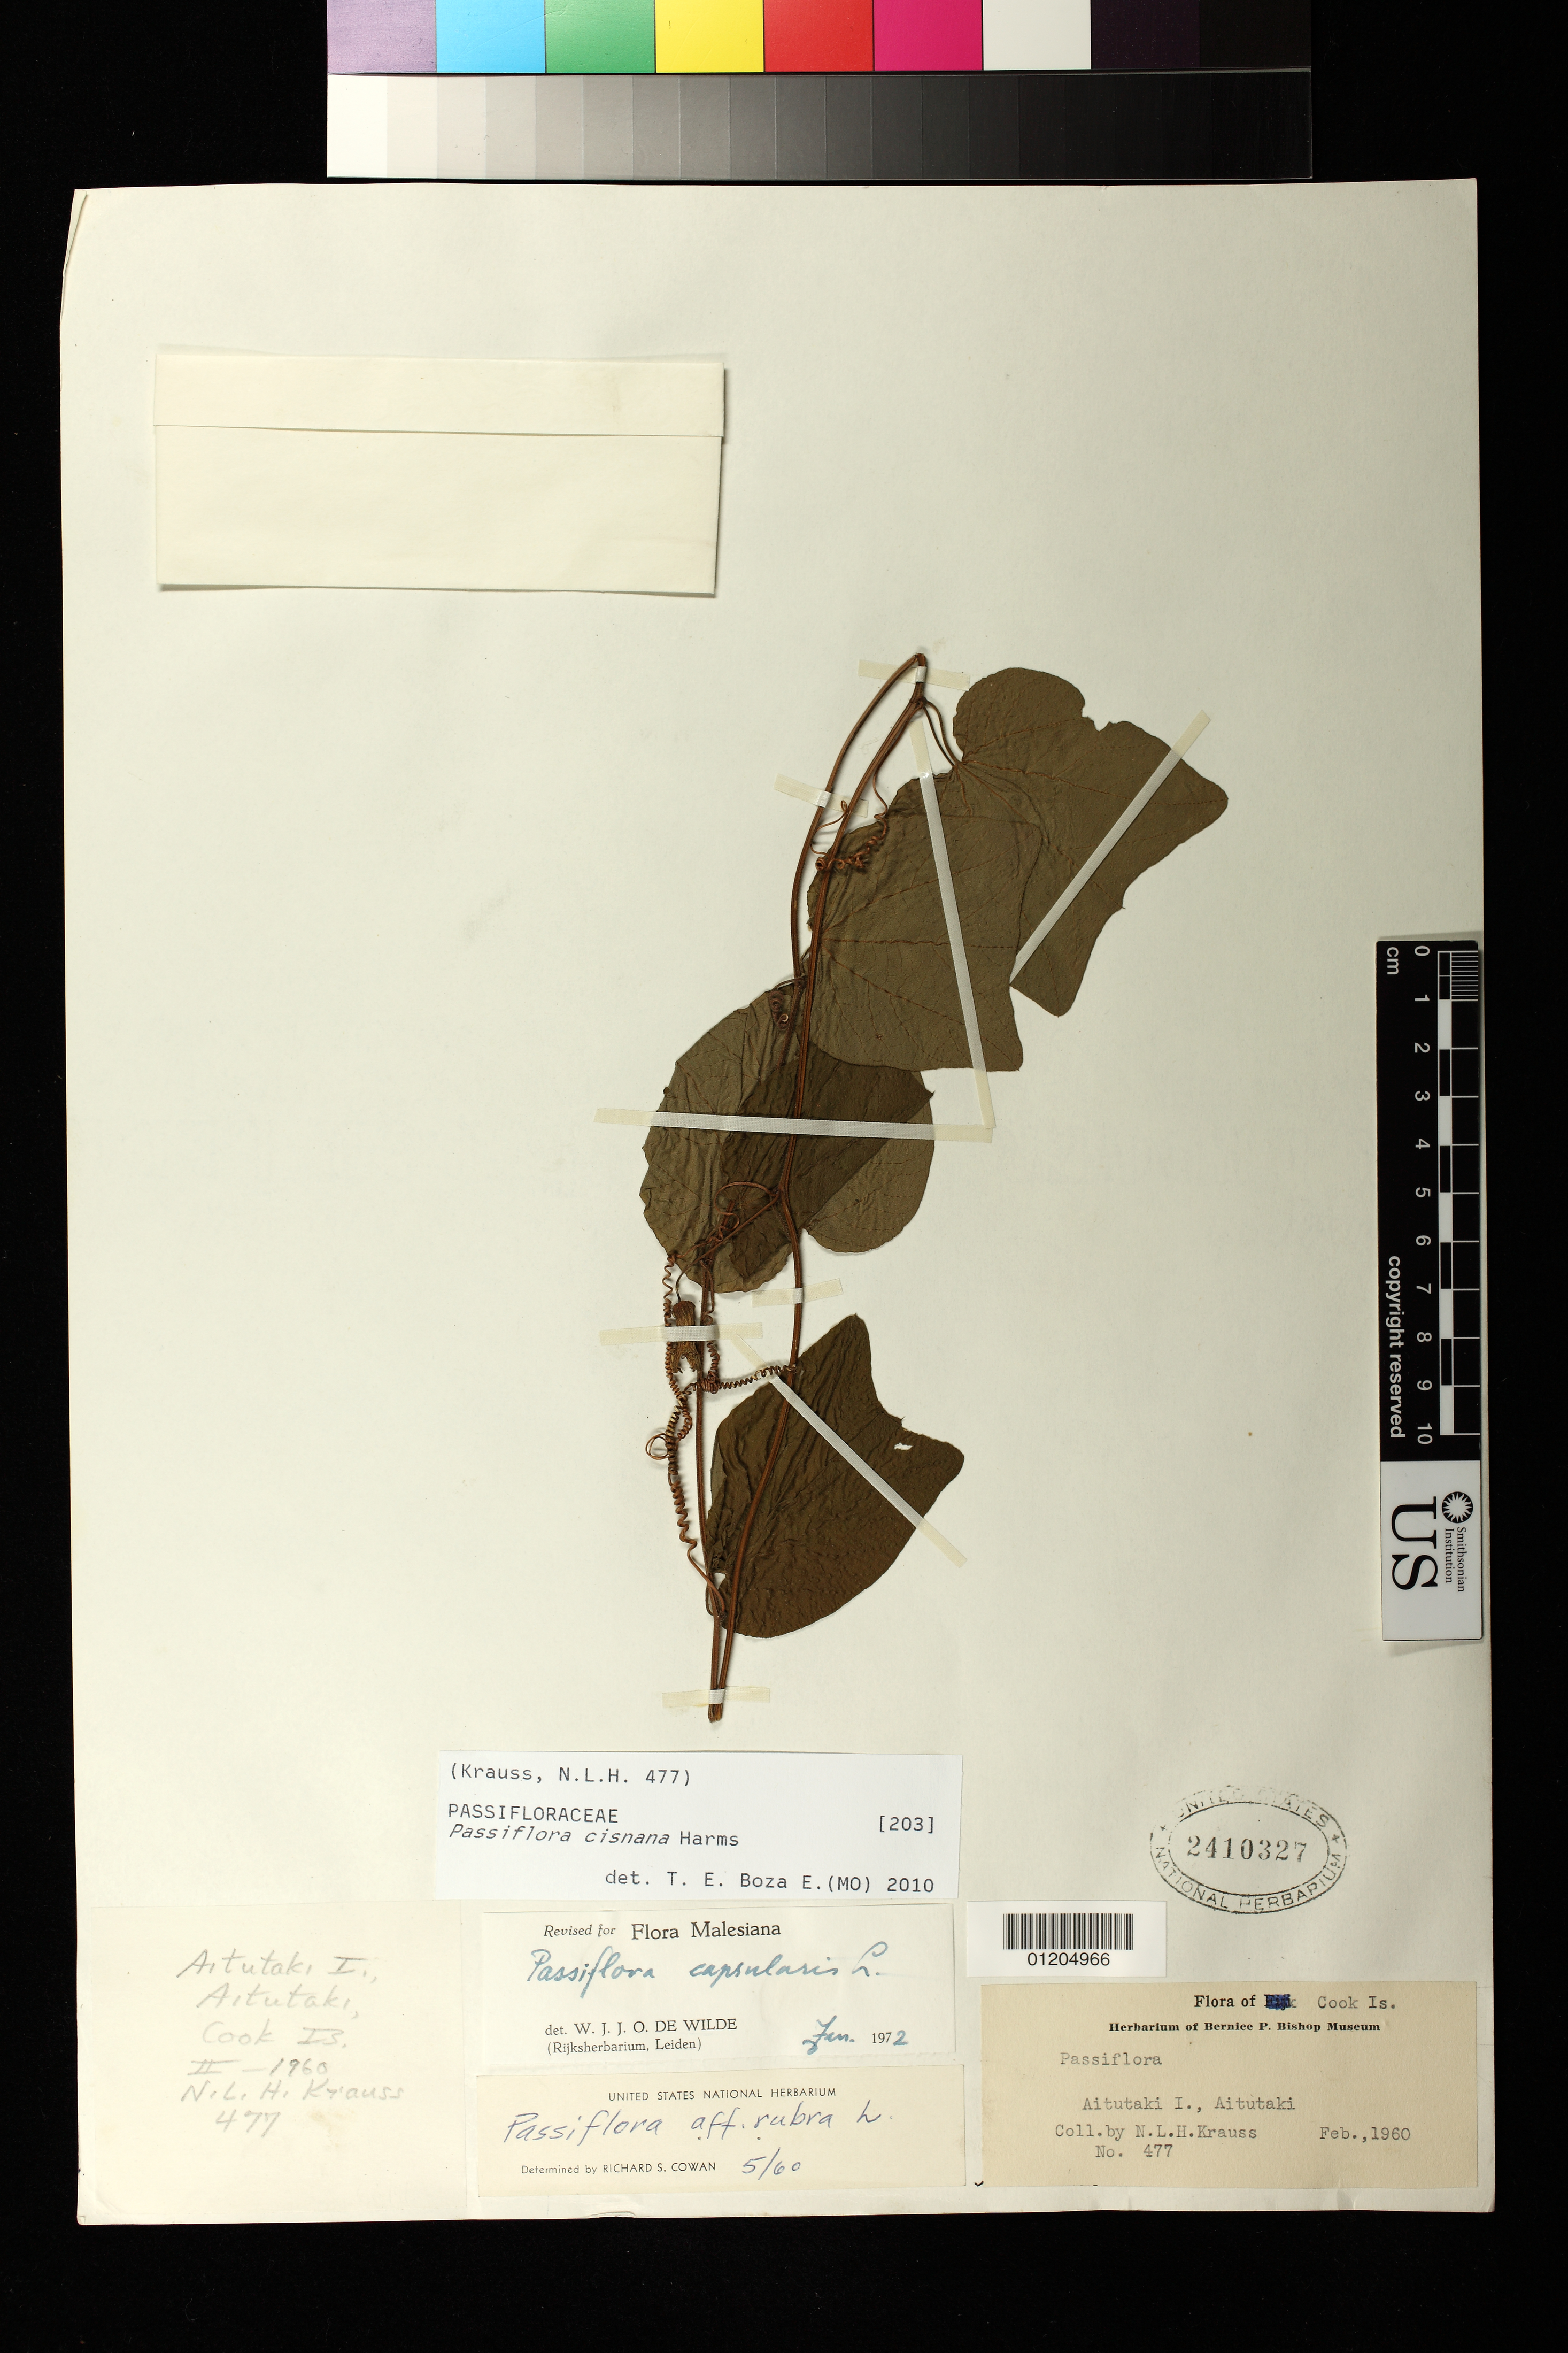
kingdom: Plantae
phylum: Tracheophyta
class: Magnoliopsida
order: Malpighiales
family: Passifloraceae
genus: Passiflora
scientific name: Passiflora rubra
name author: L.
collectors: N. Krauss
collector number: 477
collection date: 1960-02-01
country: Cook Islands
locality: Aitutaki I., Aitutaki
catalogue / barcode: US 2410327